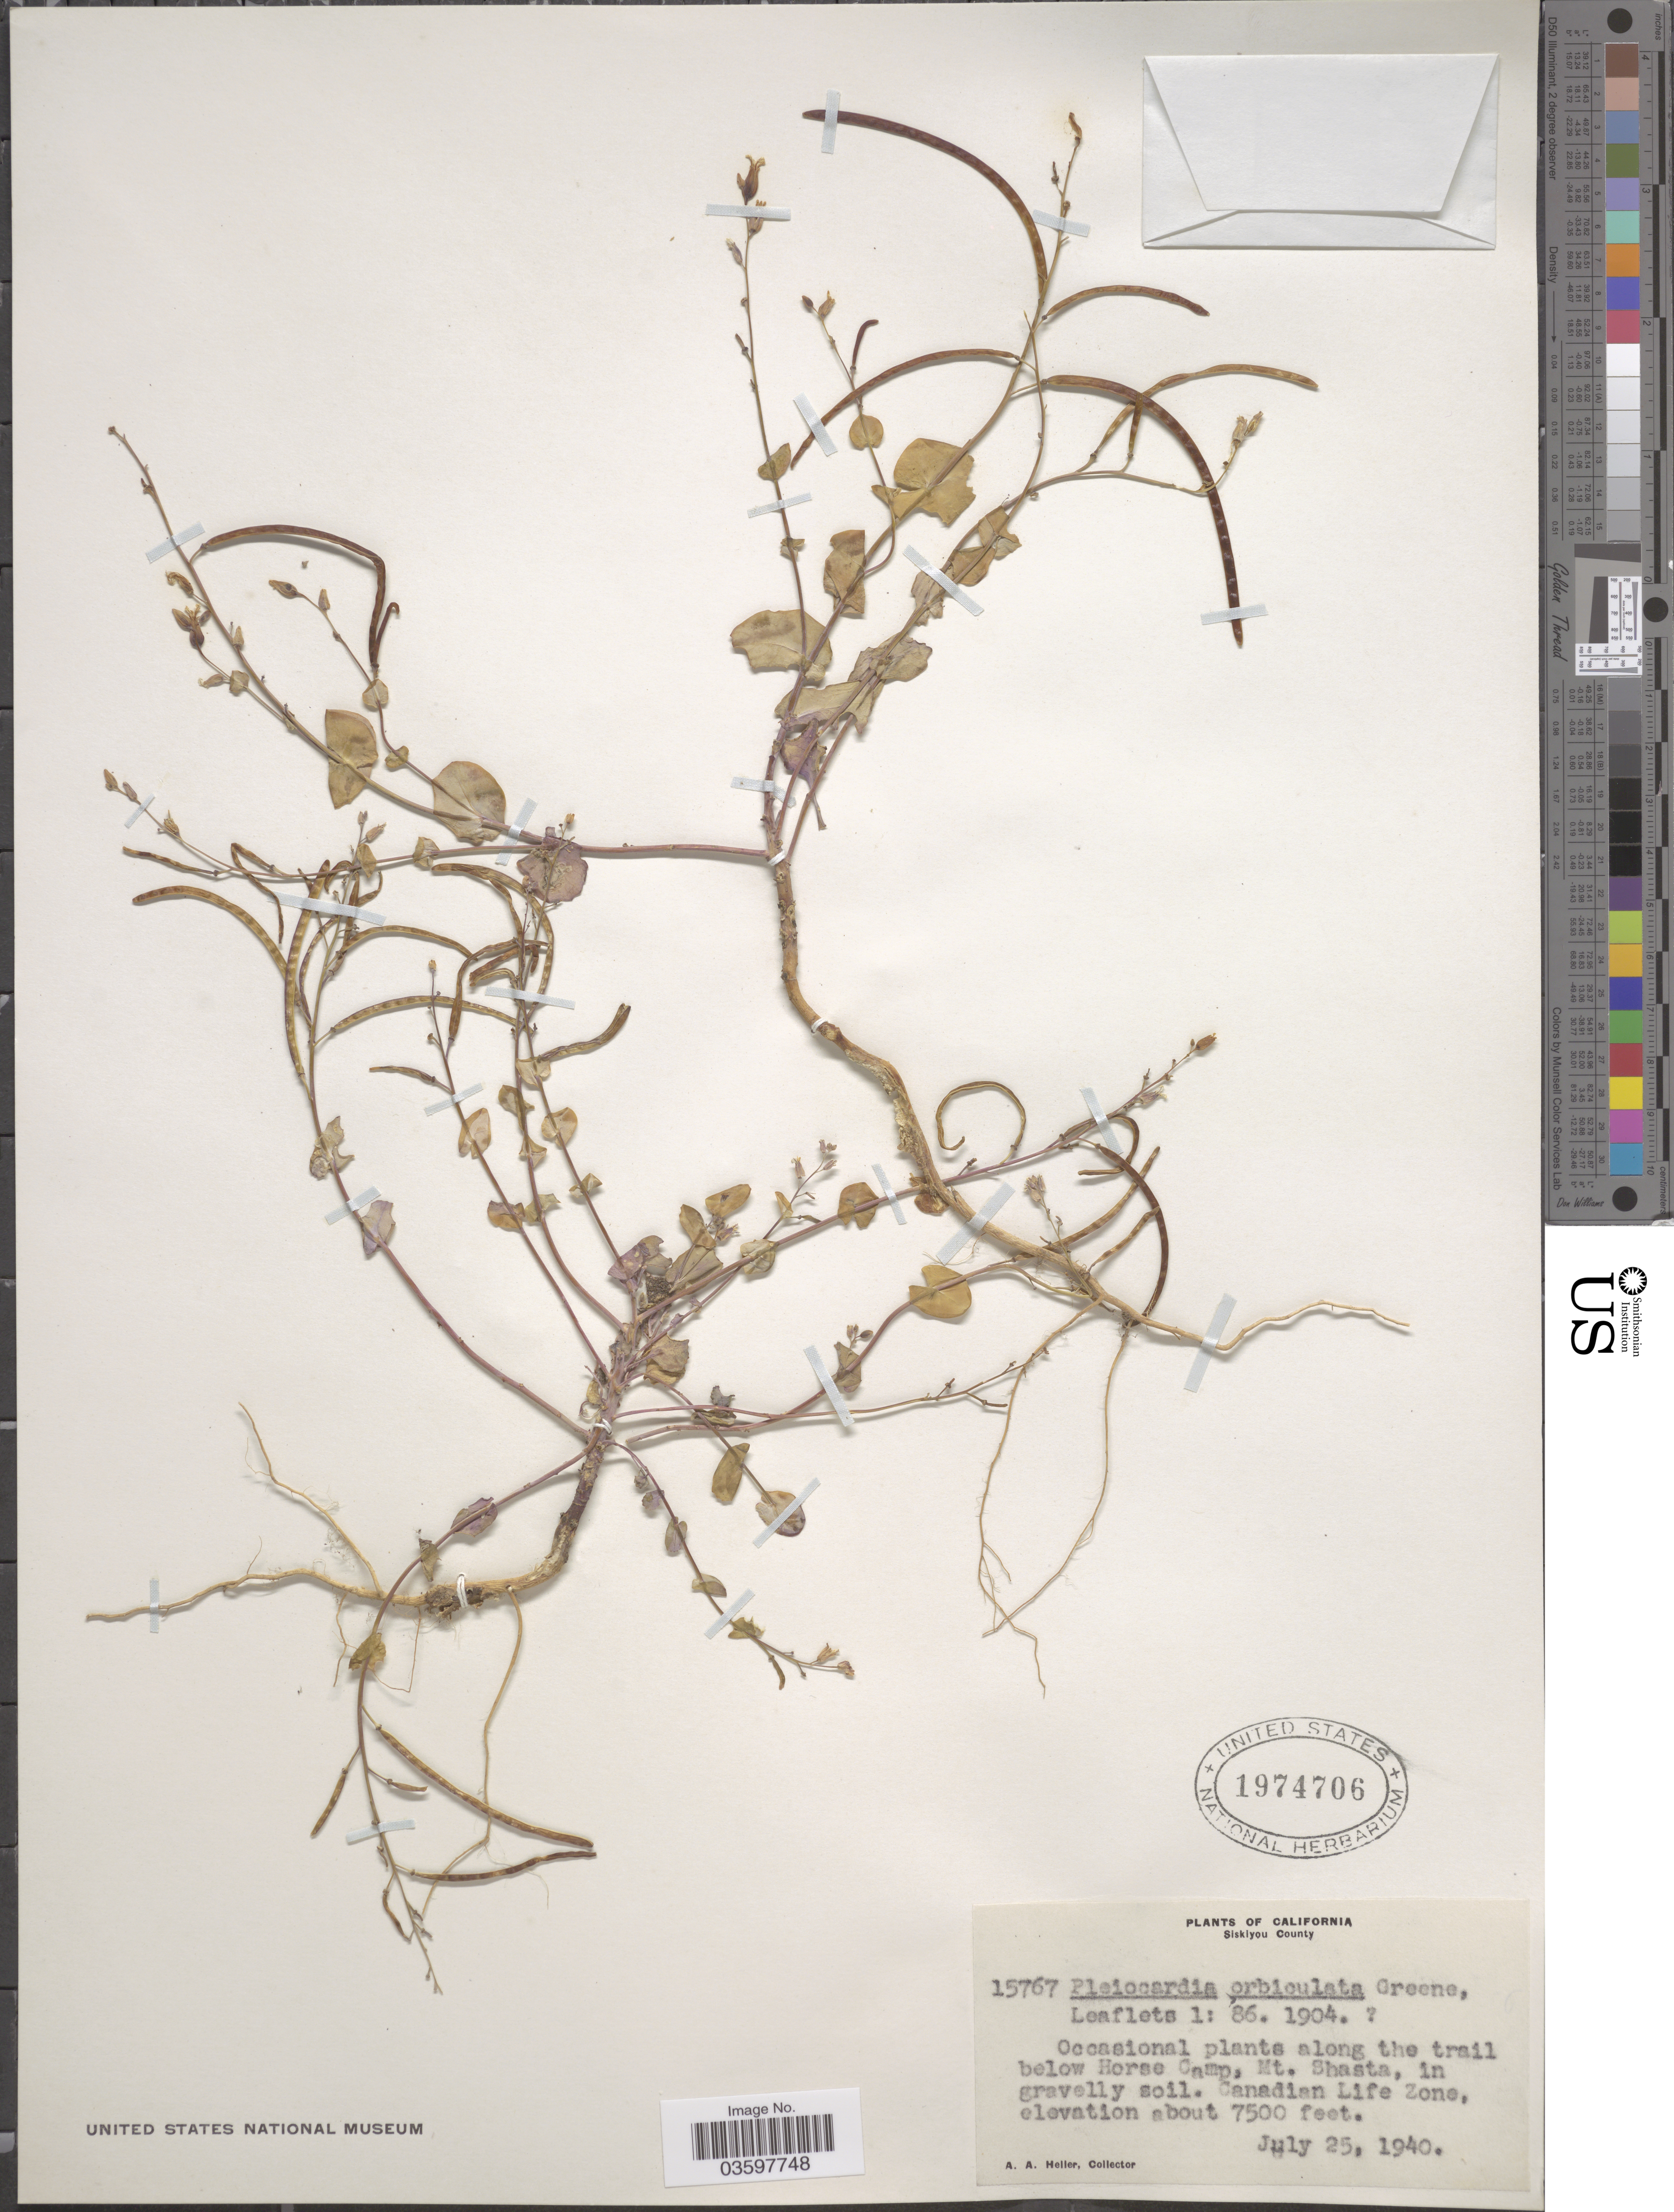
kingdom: Plantae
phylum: Tracheophyta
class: Magnoliopsida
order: Brassicales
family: Brassicaceae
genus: Streptanthus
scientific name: Streptanthus tortuosus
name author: Kellogg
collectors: A. A. Heller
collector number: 15767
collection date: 1940-06-25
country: United States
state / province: California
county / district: Siskiyou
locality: Siskiyou County. Occasional plants along the trail below Horse Camp, Mt. Shasta, in gravelly soil. Canadian Life Zone.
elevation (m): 2286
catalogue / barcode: US 1974706